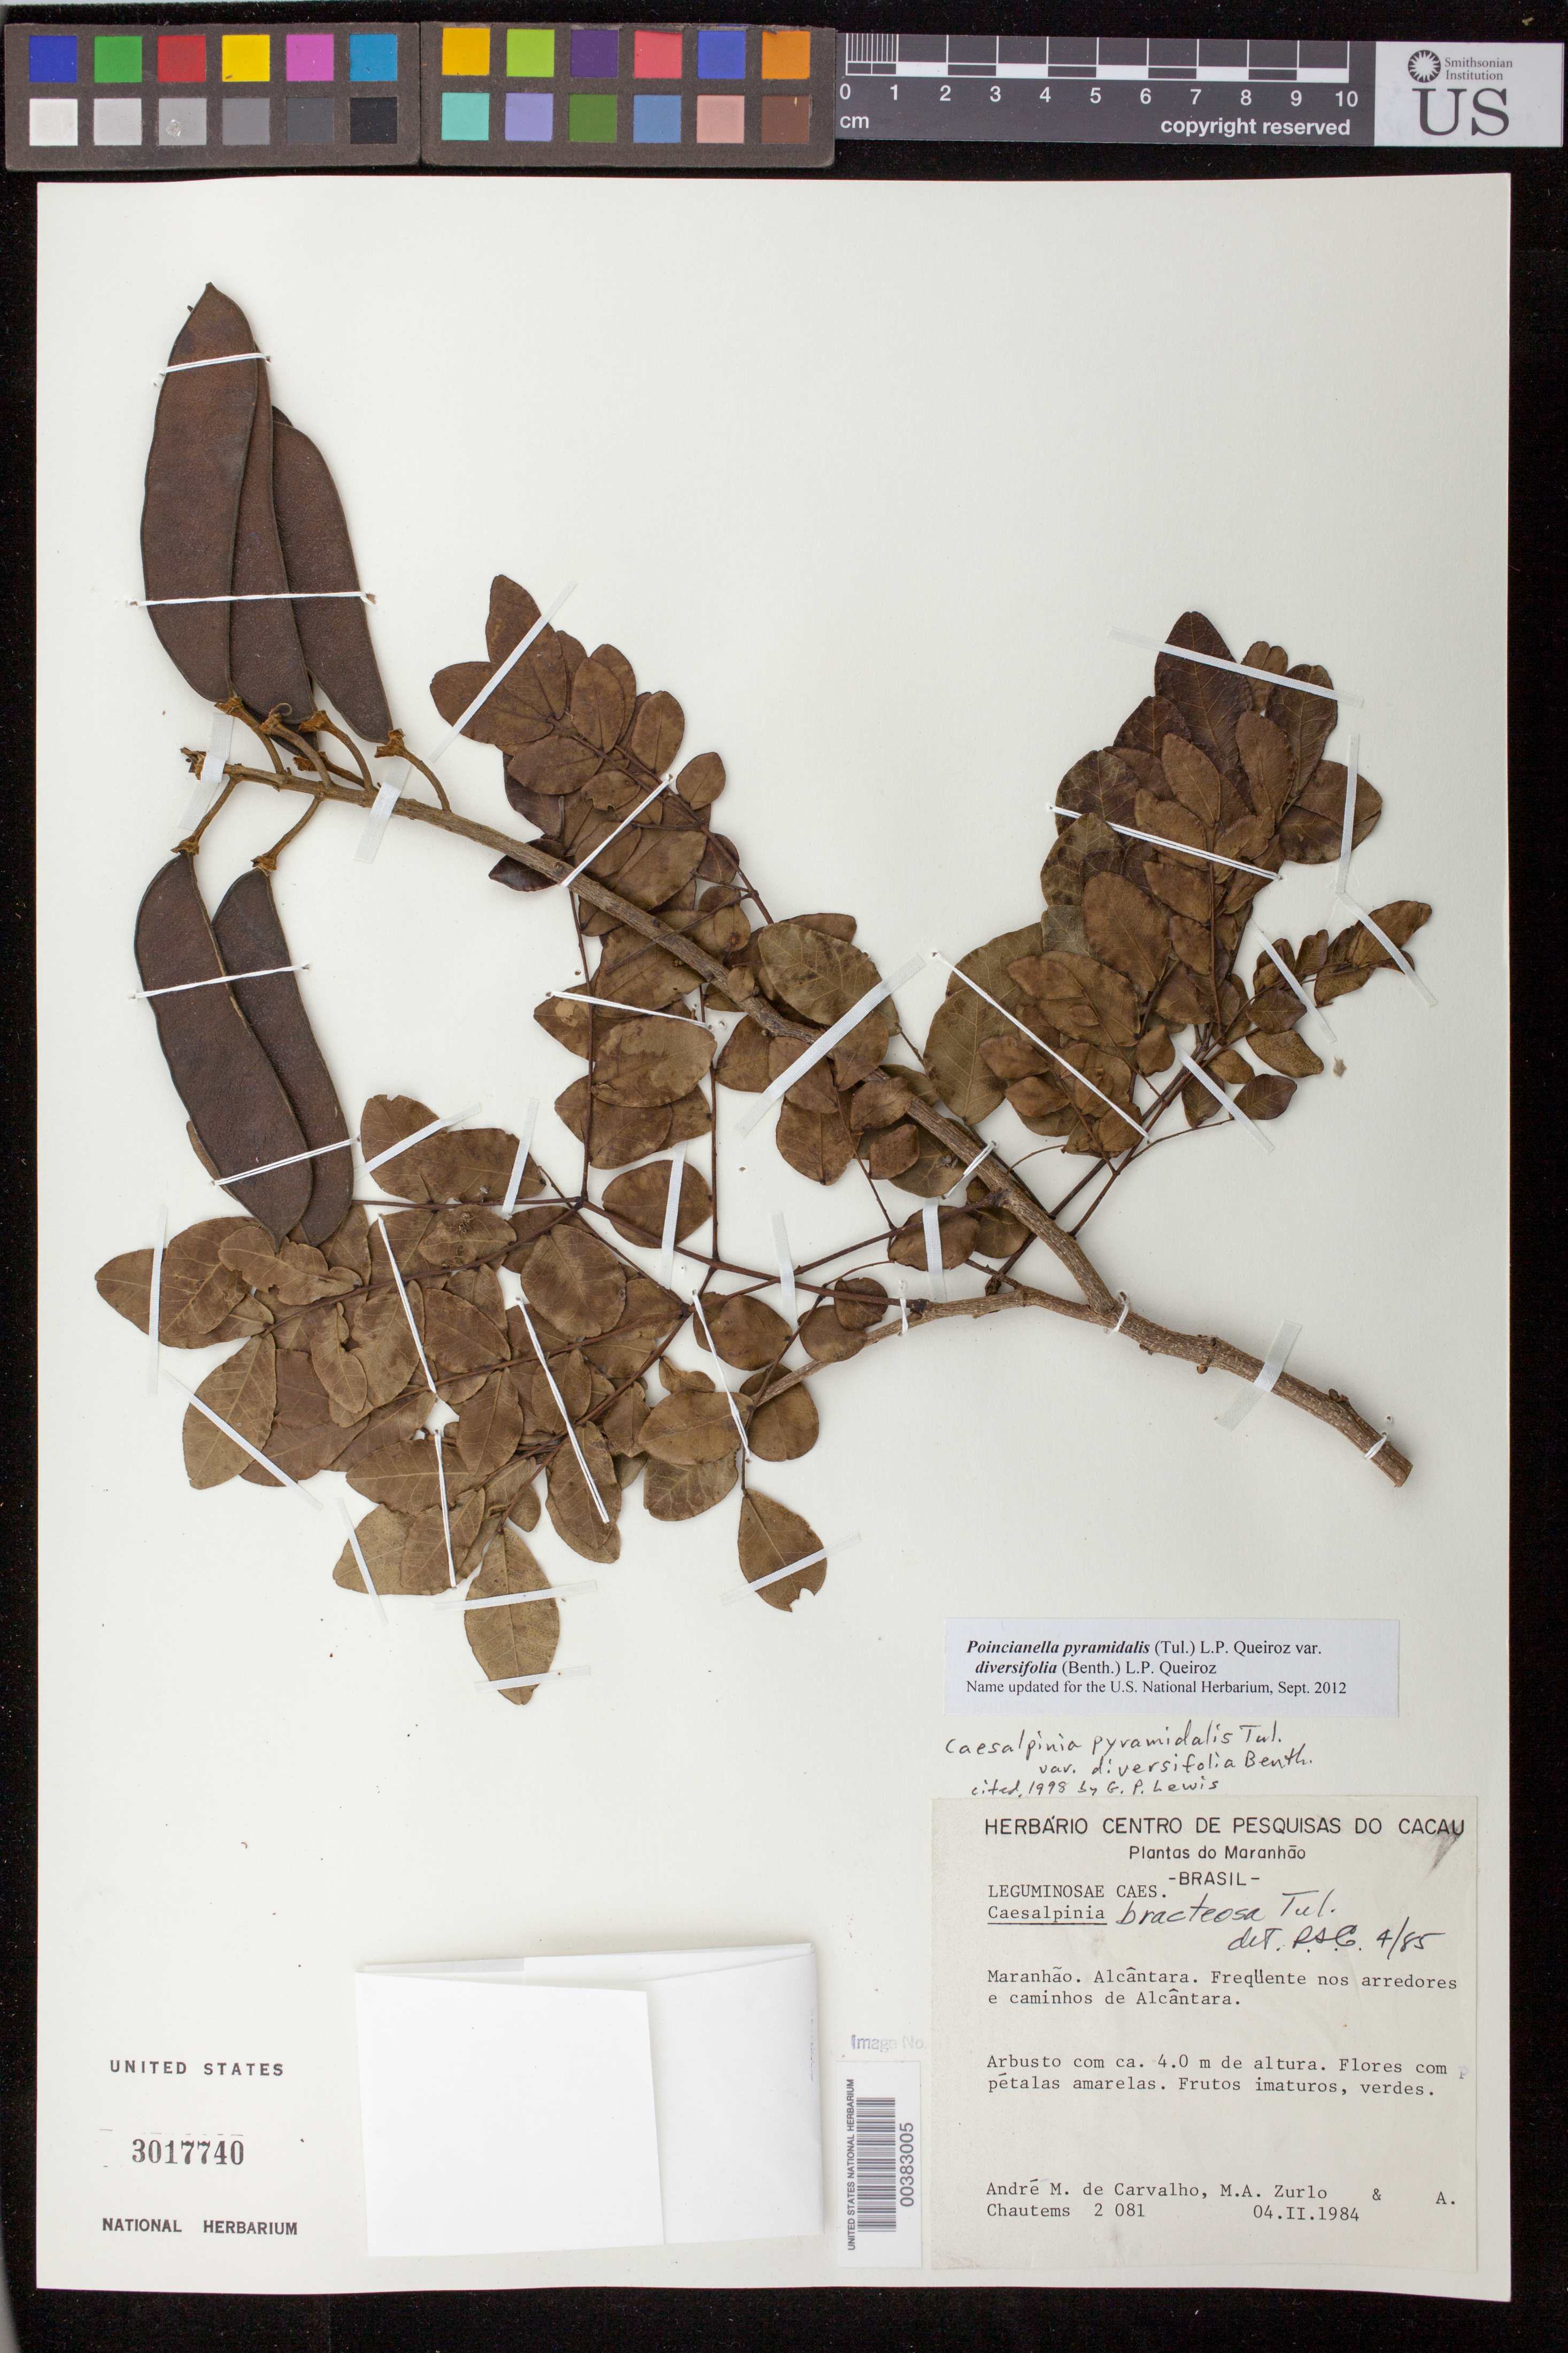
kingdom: Plantae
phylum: Tracheophyta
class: Magnoliopsida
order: Fabales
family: Fabaceae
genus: Cenostigma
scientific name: Cenostigma pyramidale var. diversifolium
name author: (Benth.) Gagnon & G.P. Lewis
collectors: A. M. Carvalho, M. Zurlo & A. P. Chautems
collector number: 2081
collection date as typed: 04 Feb 1984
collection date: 1984-02-04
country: Brazil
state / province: Maranhão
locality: Alcantara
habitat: Frequente nos arredores e caminhos de Alcantara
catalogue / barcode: US 3017740